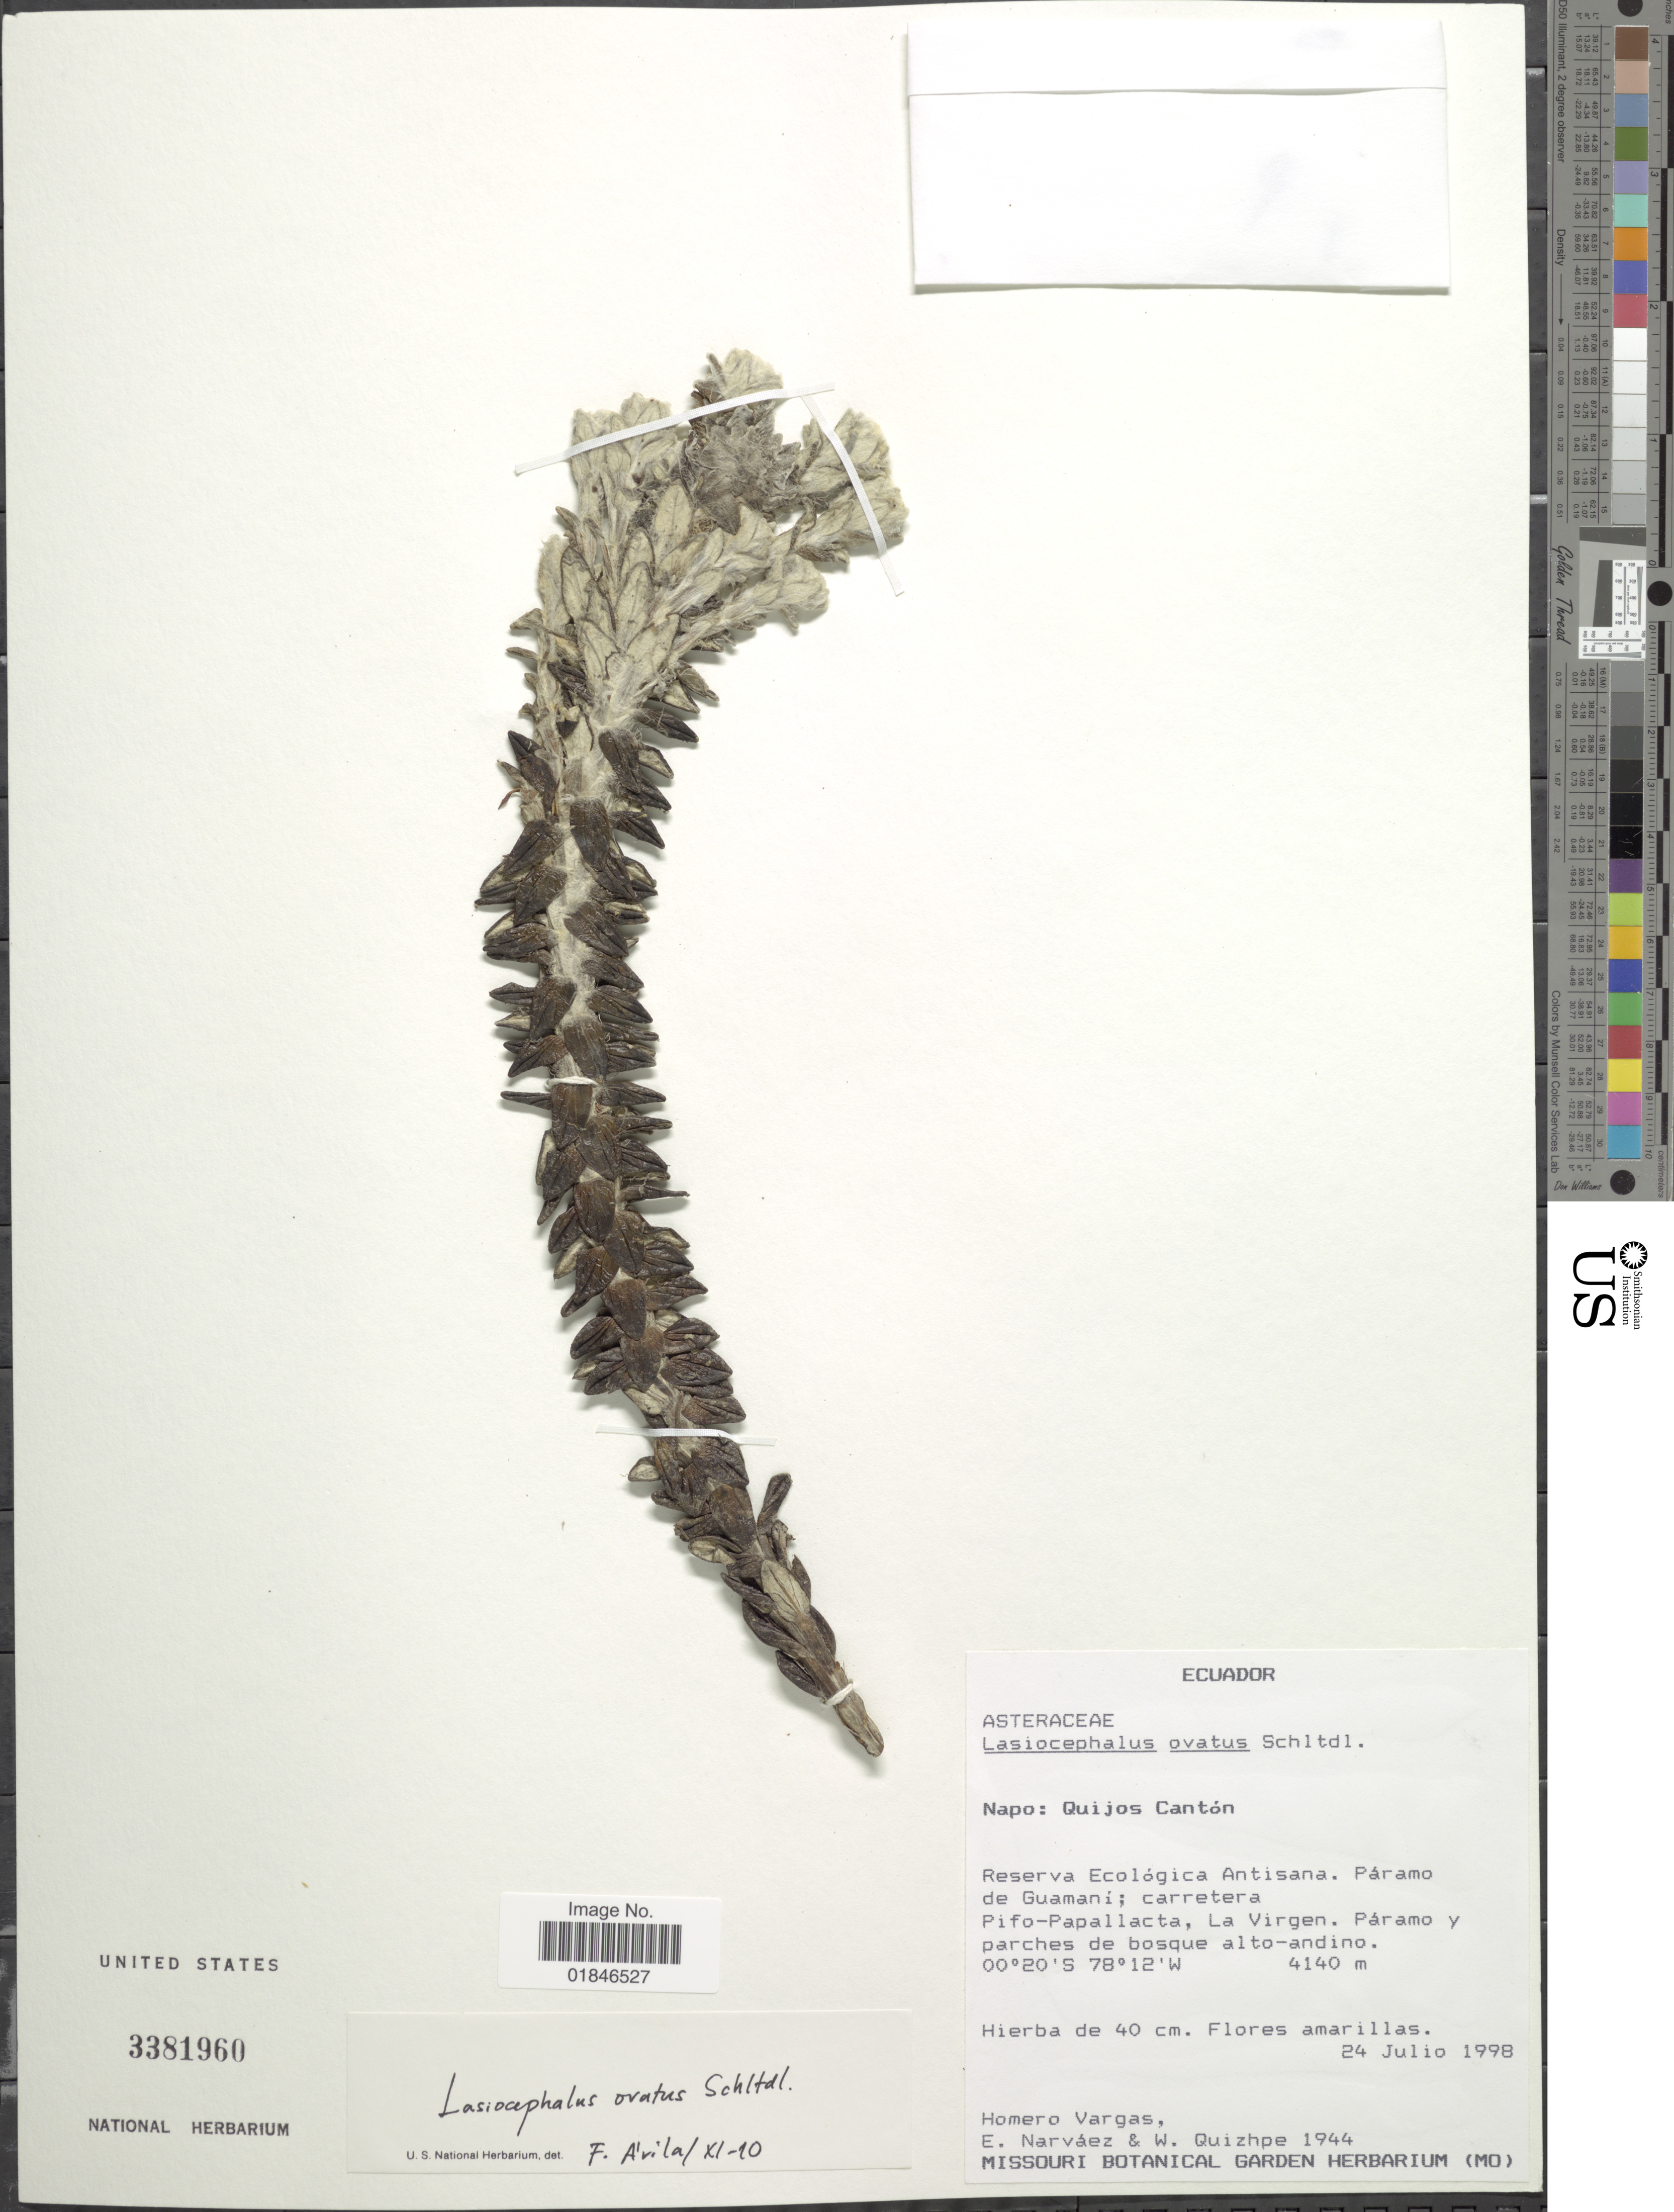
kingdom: Plantae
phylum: Tracheophyta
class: Magnoliopsida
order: Asterales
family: Asteraceae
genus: Senecio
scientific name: Senecio superandinus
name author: Cuatrec.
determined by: Salomon, Luciana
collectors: H. Vargas, E. Narváez & W. Quizhpe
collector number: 1944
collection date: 1998-07-24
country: Ecuador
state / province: Napo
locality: Napo: Quijos Canton. Reserva Ecologica Antisana. Paramo de Guaman; carretera Pifo-Papallacta, La Virgen. Paramo y parches de bosque alto-andino.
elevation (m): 4140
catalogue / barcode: US 3381960